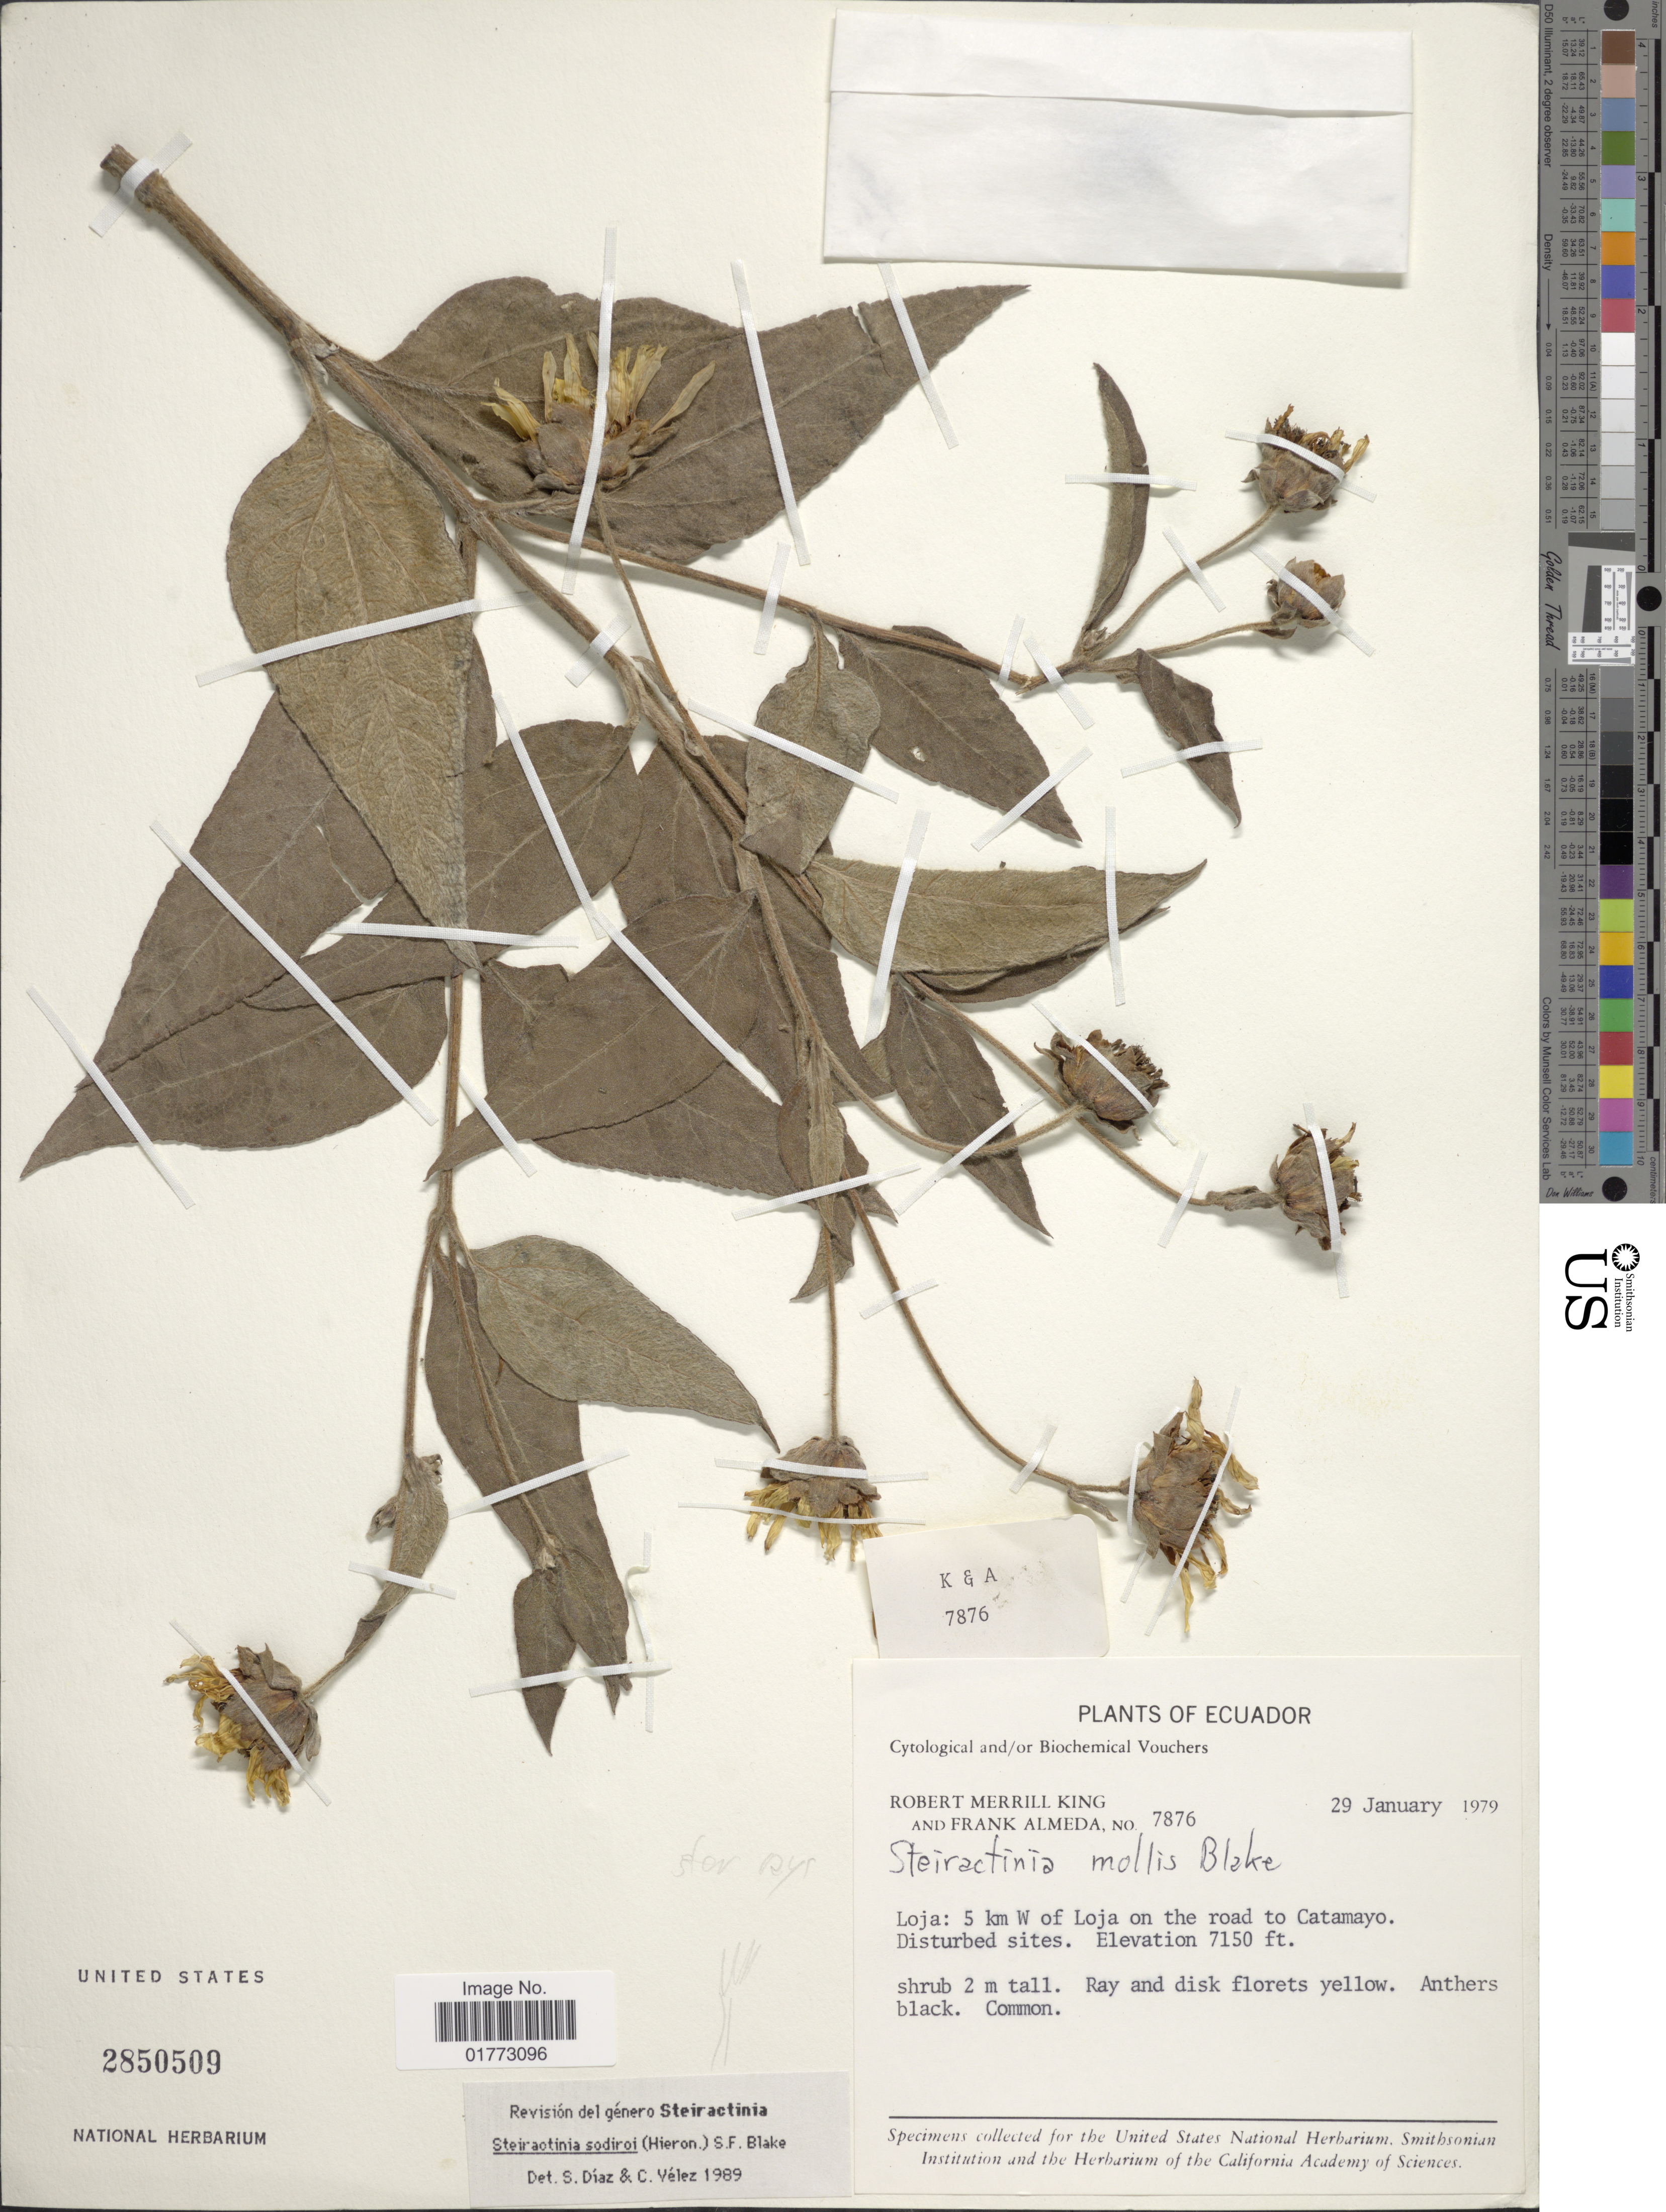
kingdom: Plantae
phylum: Tracheophyta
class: Magnoliopsida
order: Asterales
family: Asteraceae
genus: Steiractinia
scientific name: Steiractinia sodiroi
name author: (Hieron. ex Sodiro) S.F. Blake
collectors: R. M. King & F. Almeda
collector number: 7876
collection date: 1979-01-29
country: Ecuador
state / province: Loja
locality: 5 km W of Loja on the road to Catamayo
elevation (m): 2179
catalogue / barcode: US 2850509